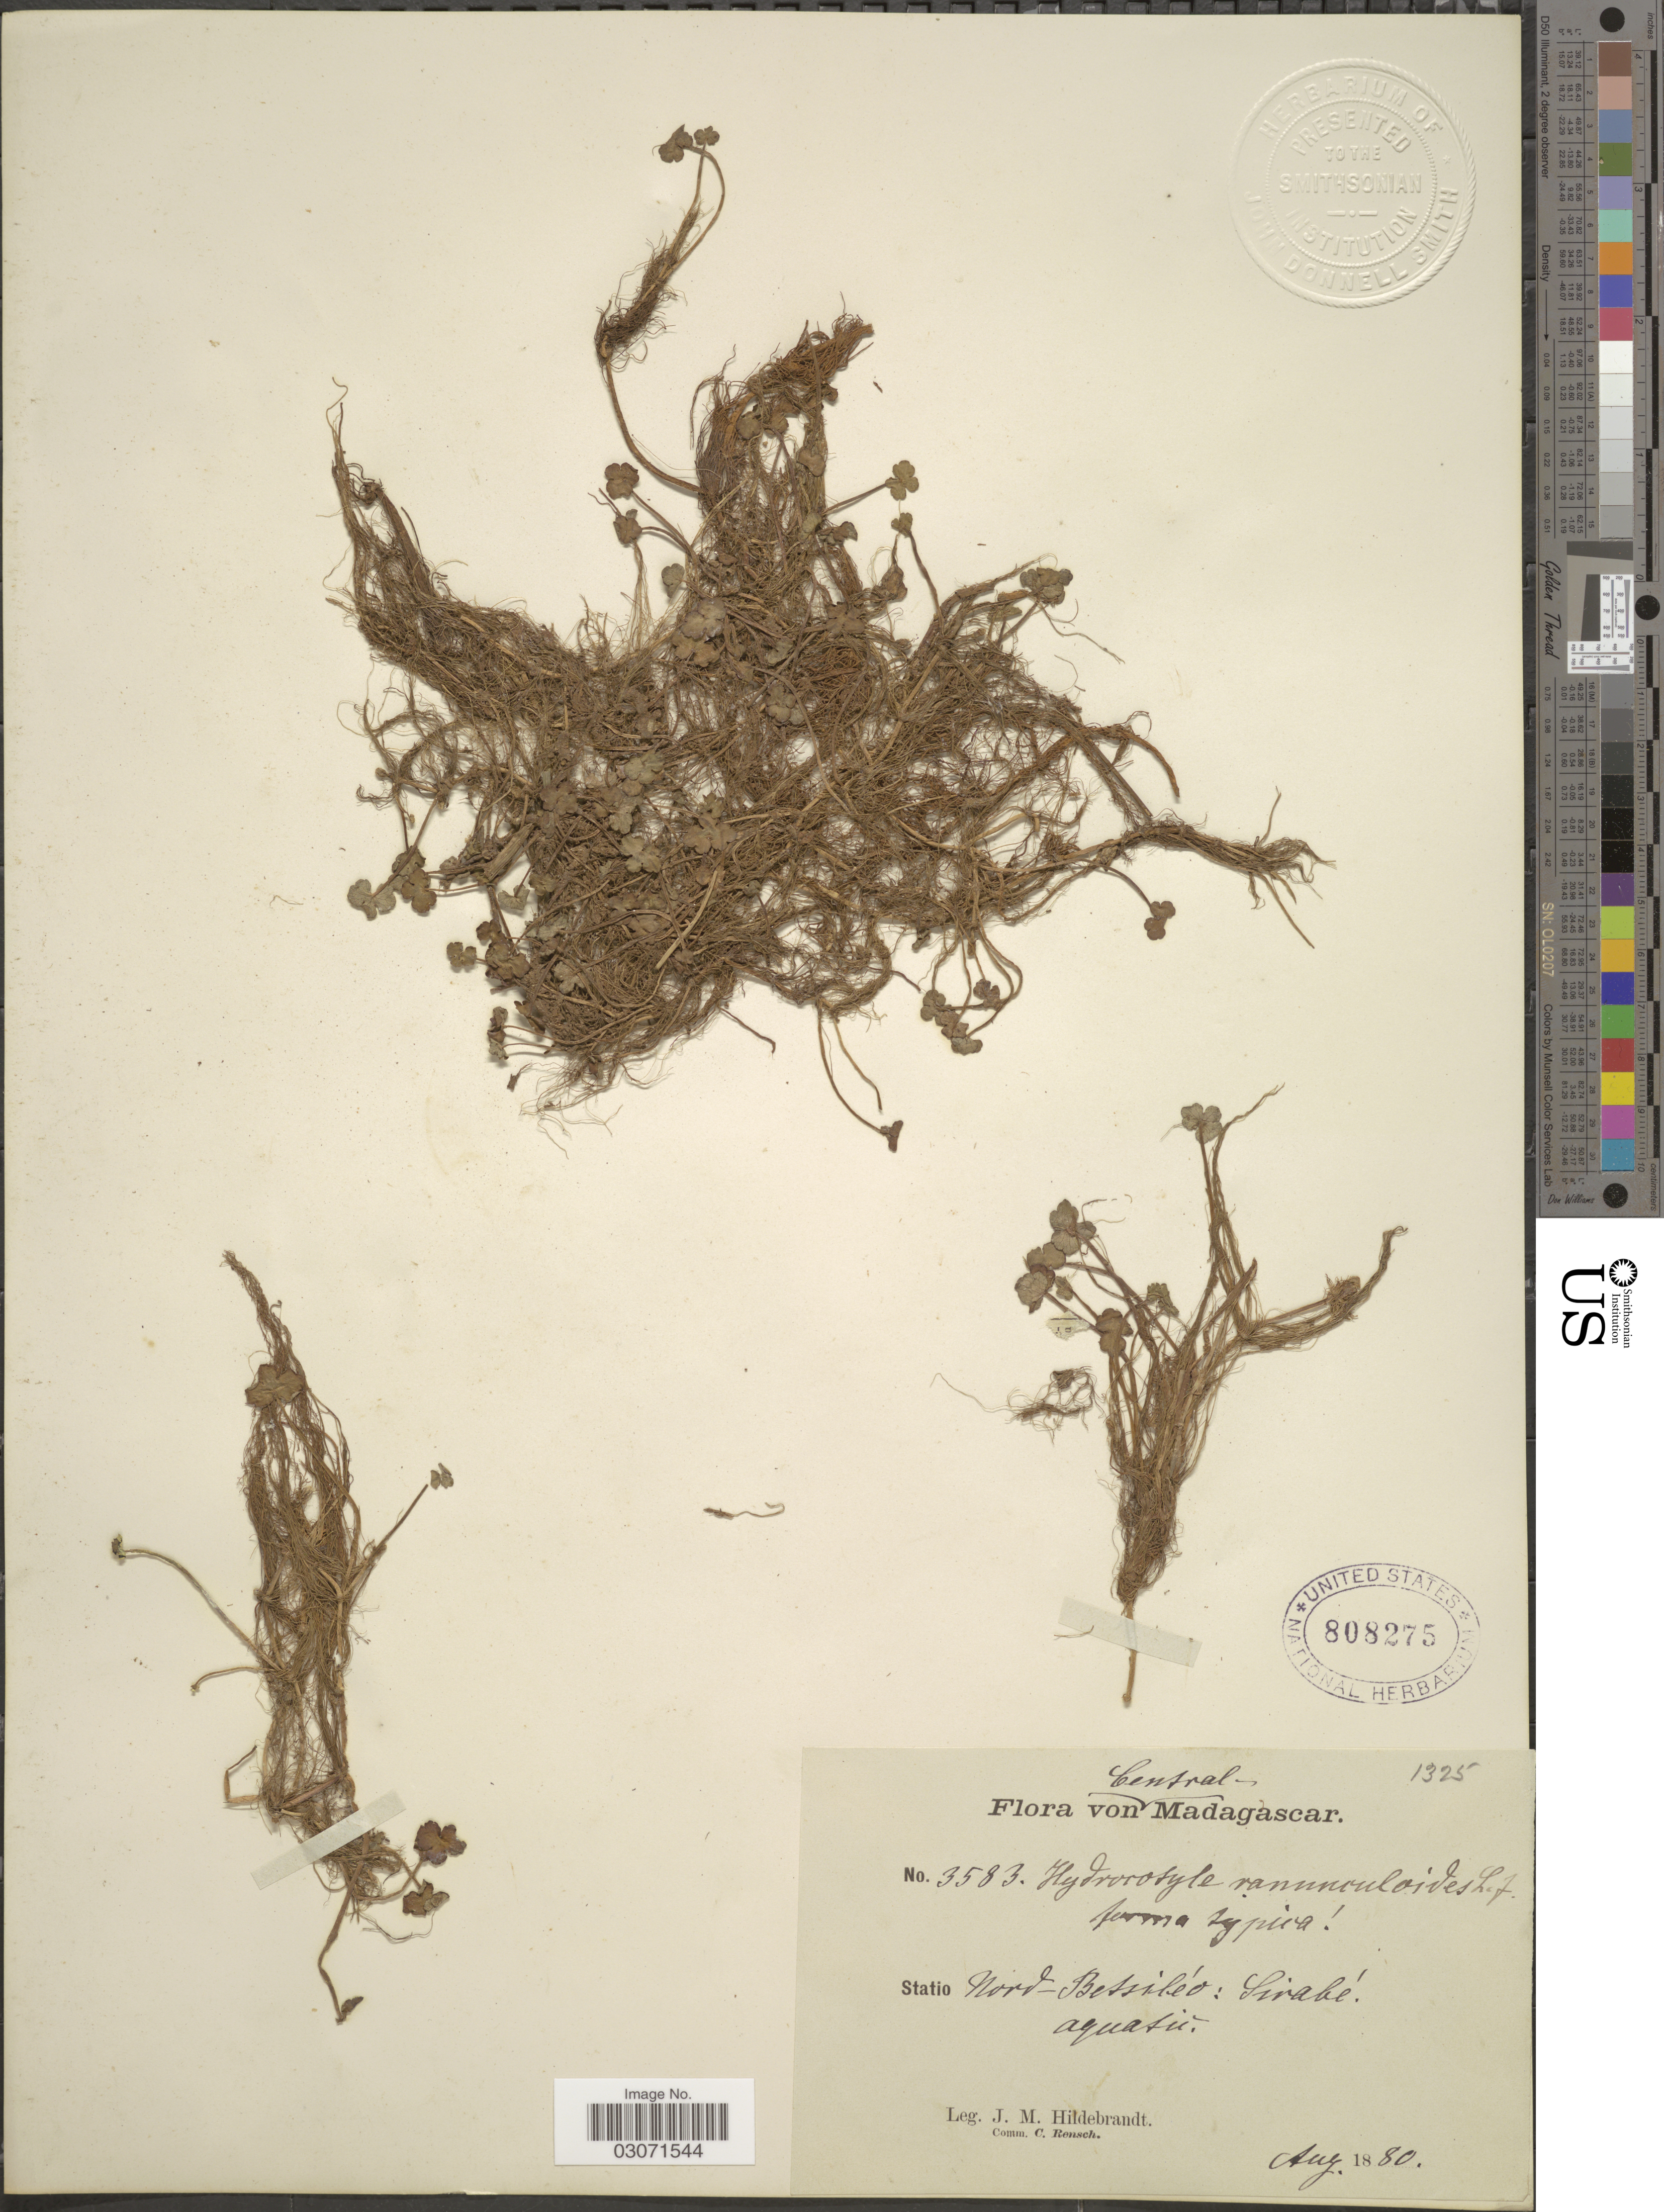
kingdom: Plantae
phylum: Tracheophyta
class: Magnoliopsida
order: Apiales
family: Araliaceae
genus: Hydrocotyle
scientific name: Hydrocotyle ranunculoides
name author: L. f.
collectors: J. Hildebrandt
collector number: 3583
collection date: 1880-08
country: Madagascar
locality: Central Madagascar. Statio Nord-Betsiléo: Sirabé aquatic.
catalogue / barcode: US 808275